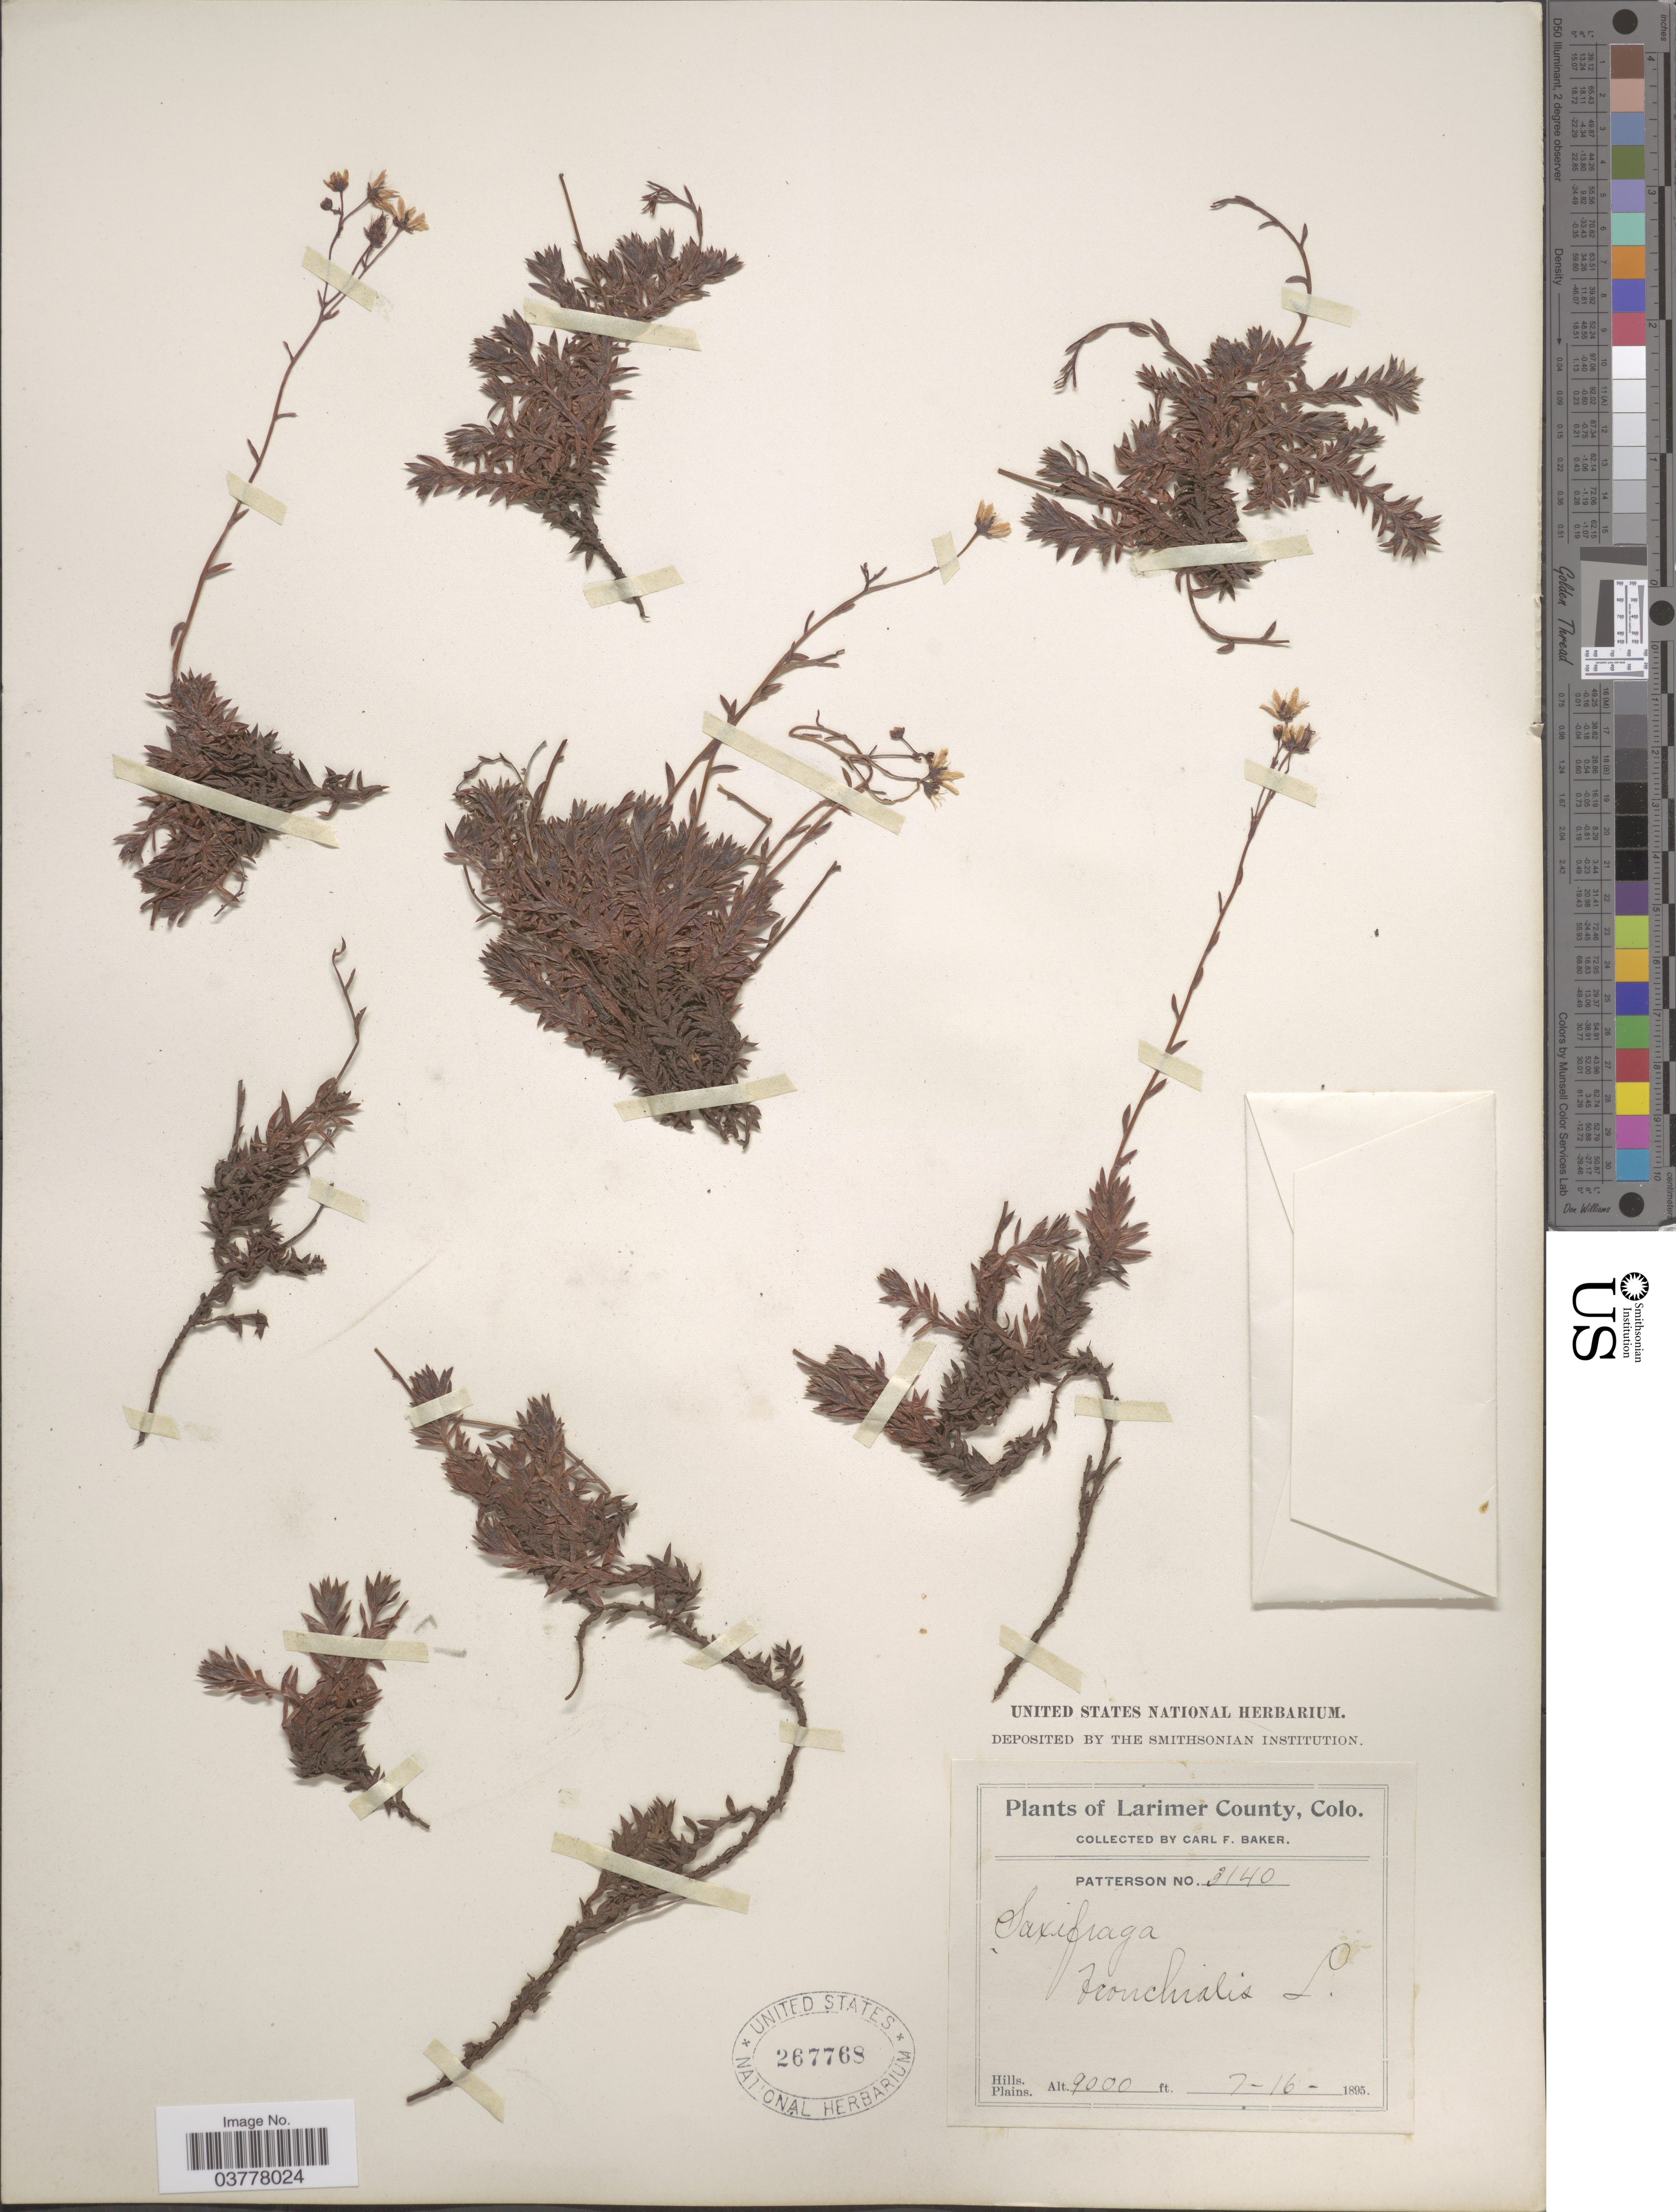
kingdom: Plantae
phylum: Tracheophyta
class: Magnoliopsida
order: Saxifragales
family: Saxifragaceae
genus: Saxifraga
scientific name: Saxifraga bronchialis subsp. austromontana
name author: (Wiegand) Piper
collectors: C. F. Baker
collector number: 3140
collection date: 1895-07-16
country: United States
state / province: Colorado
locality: Larimer County.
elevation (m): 2743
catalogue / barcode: US 267768